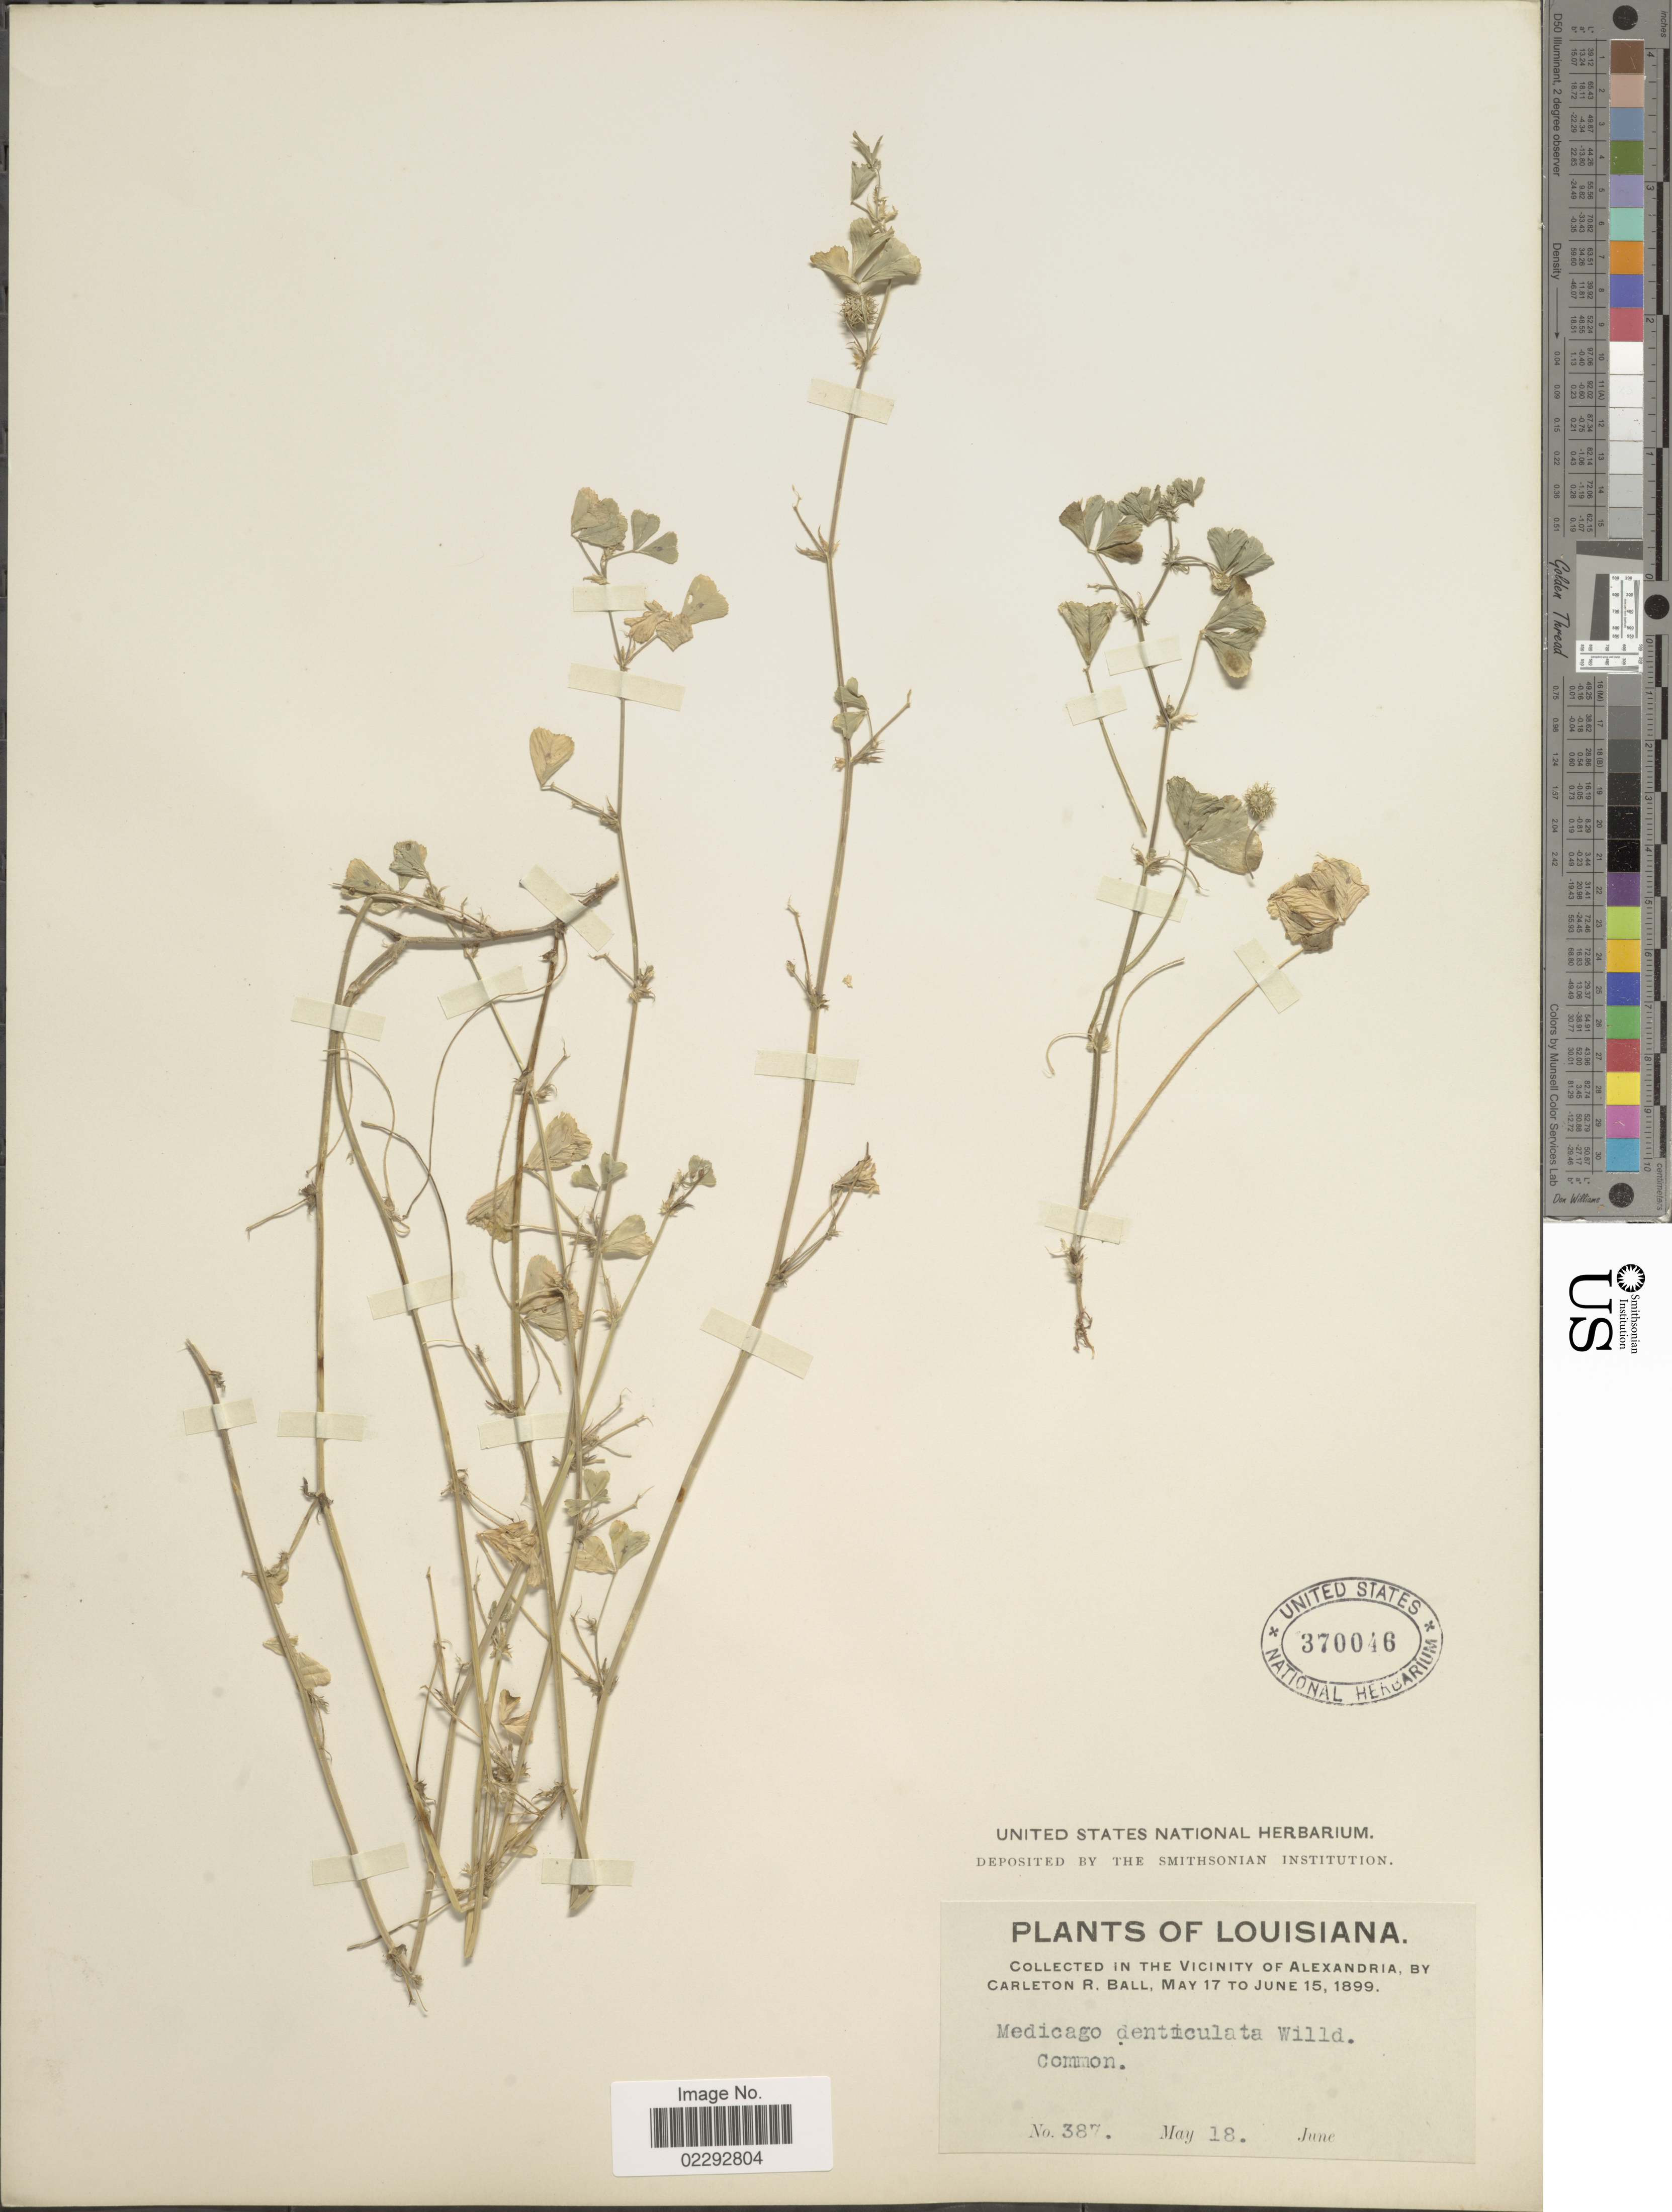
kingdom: Plantae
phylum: Tracheophyta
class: Magnoliopsida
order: Fabales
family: Fabaceae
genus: Medicago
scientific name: Medicago hispida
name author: Gaertn.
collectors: C. R. Ball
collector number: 387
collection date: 1899-05-18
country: United States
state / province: Louisiana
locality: In the Vicinitu of Alexandria.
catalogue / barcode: US 370046